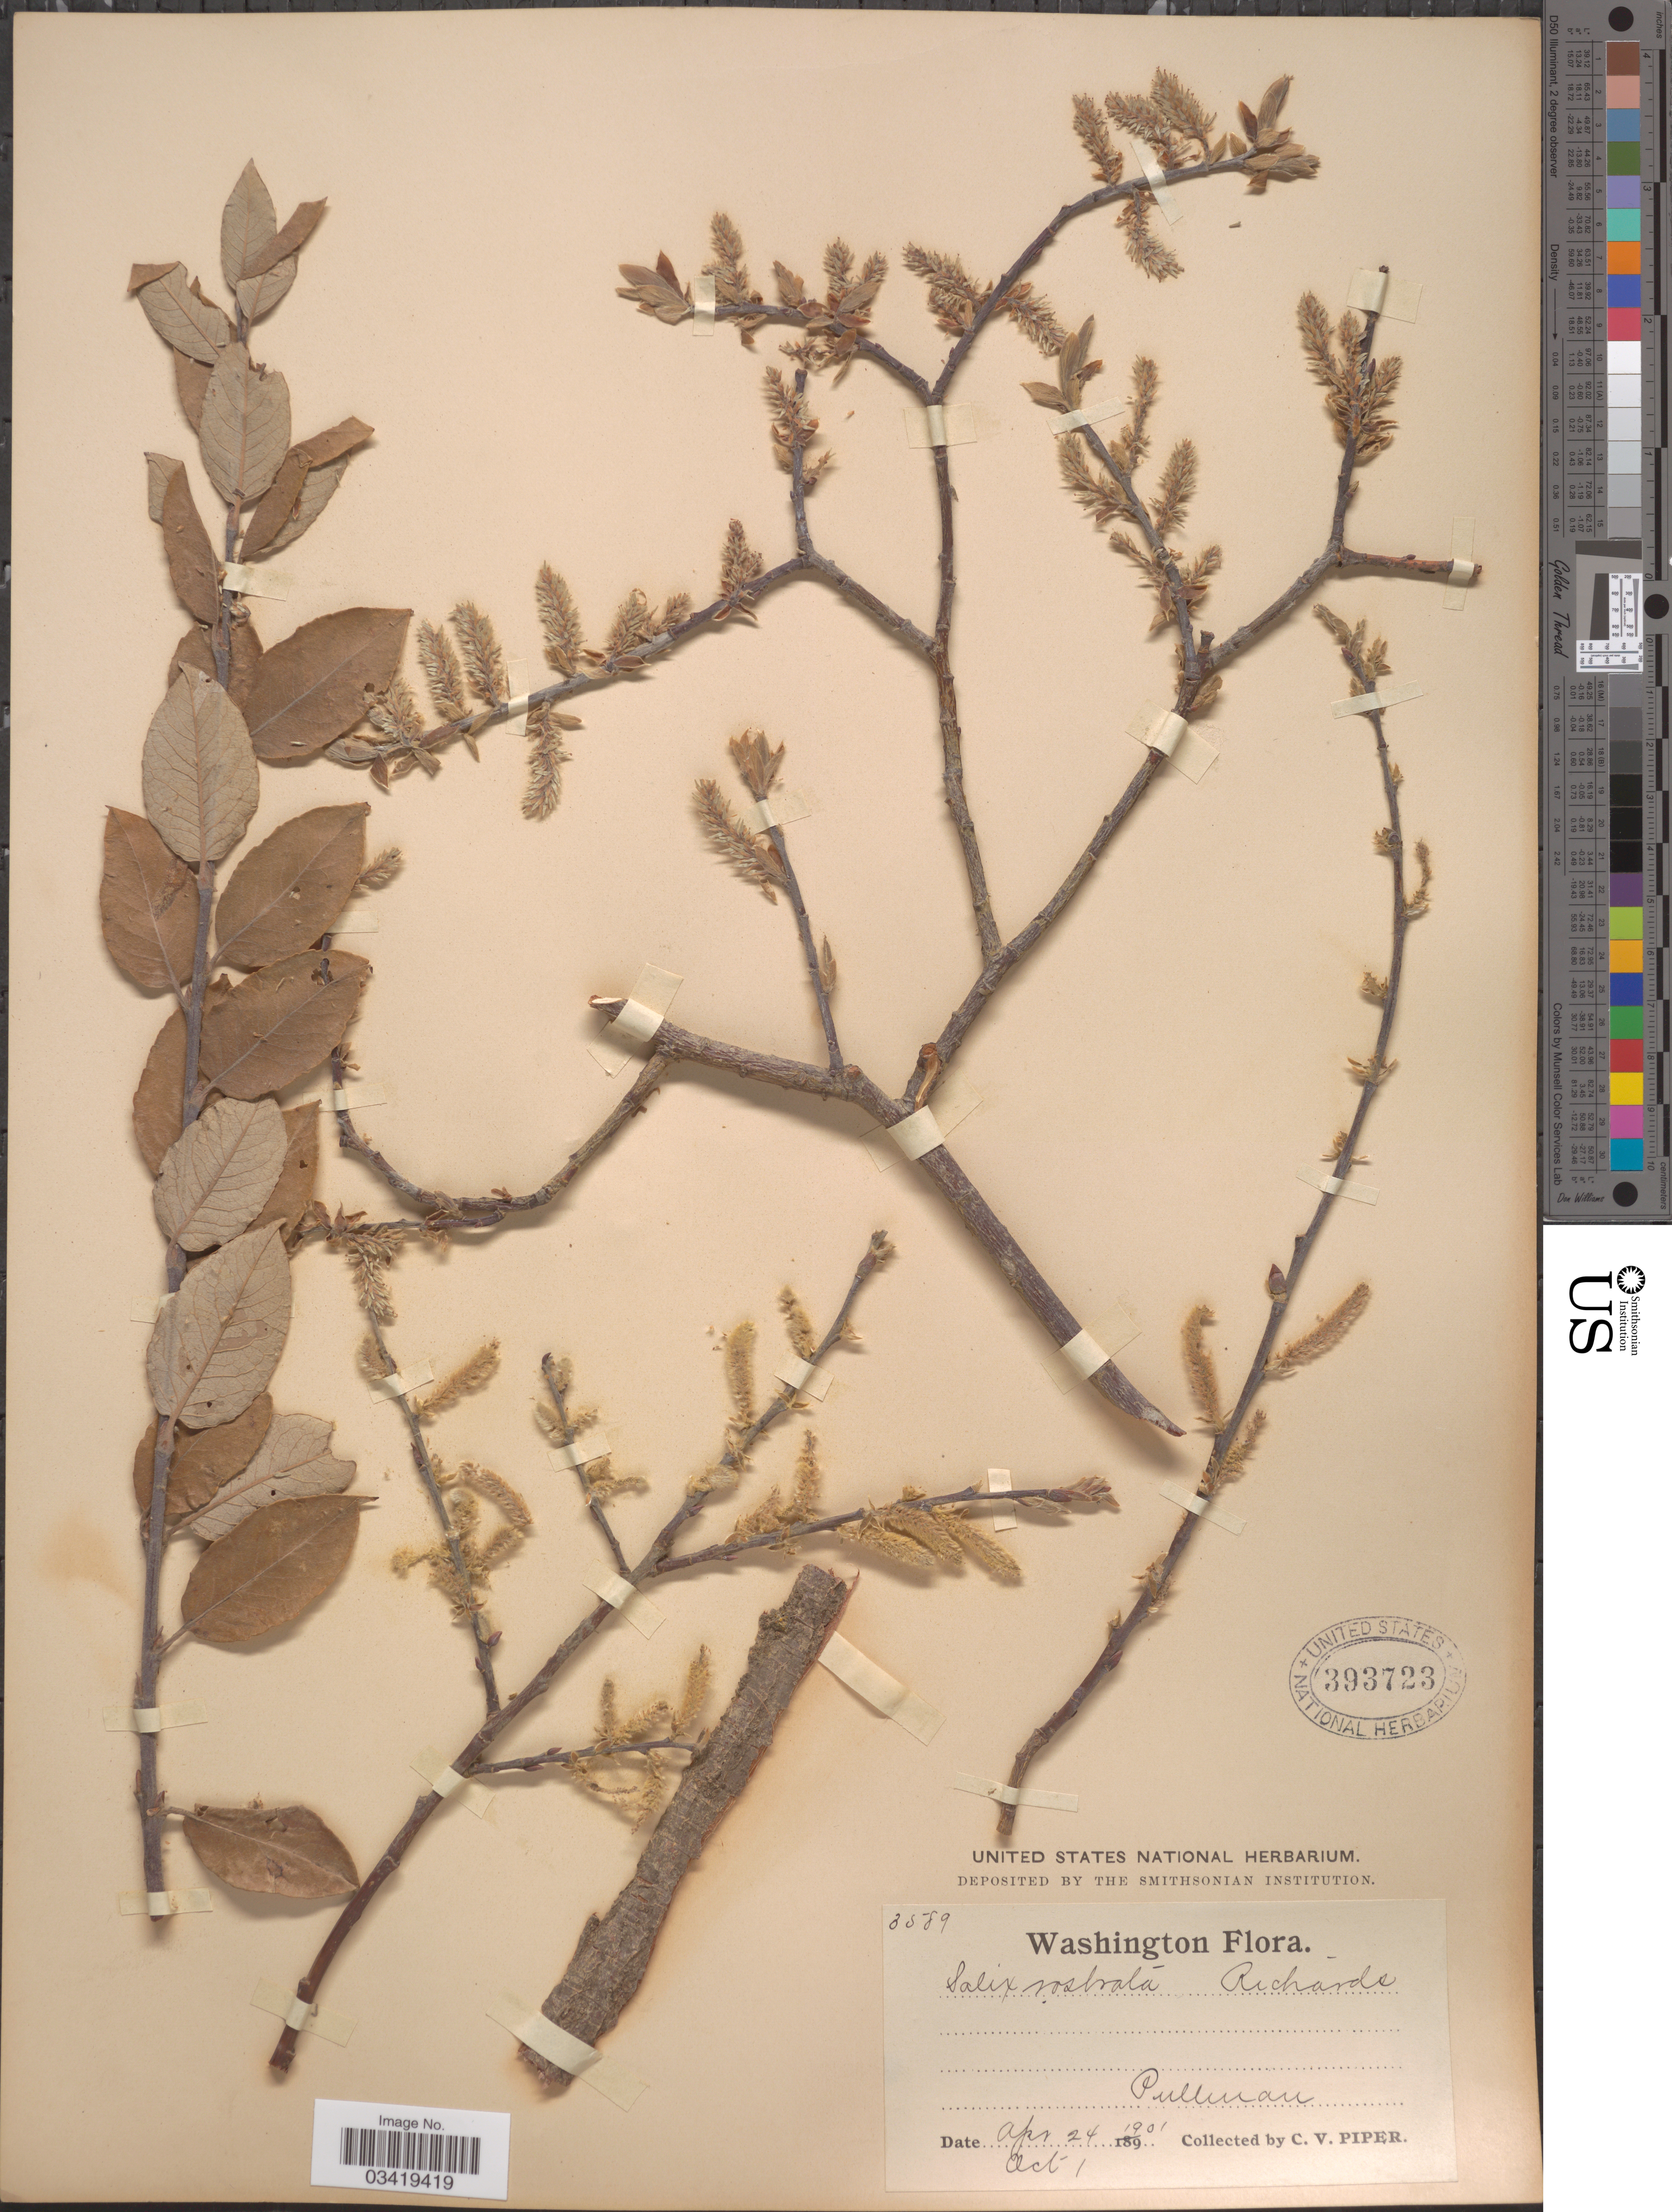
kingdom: Plantae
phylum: Tracheophyta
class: Magnoliopsida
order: Malpighiales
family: Salicaceae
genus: Salix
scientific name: Salix bebbiana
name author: Sarg.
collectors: C. V. Piper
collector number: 3589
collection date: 1901-04-24/1901-10-01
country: United States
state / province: Washington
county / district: Whitman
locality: Pullman.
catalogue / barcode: US 393723